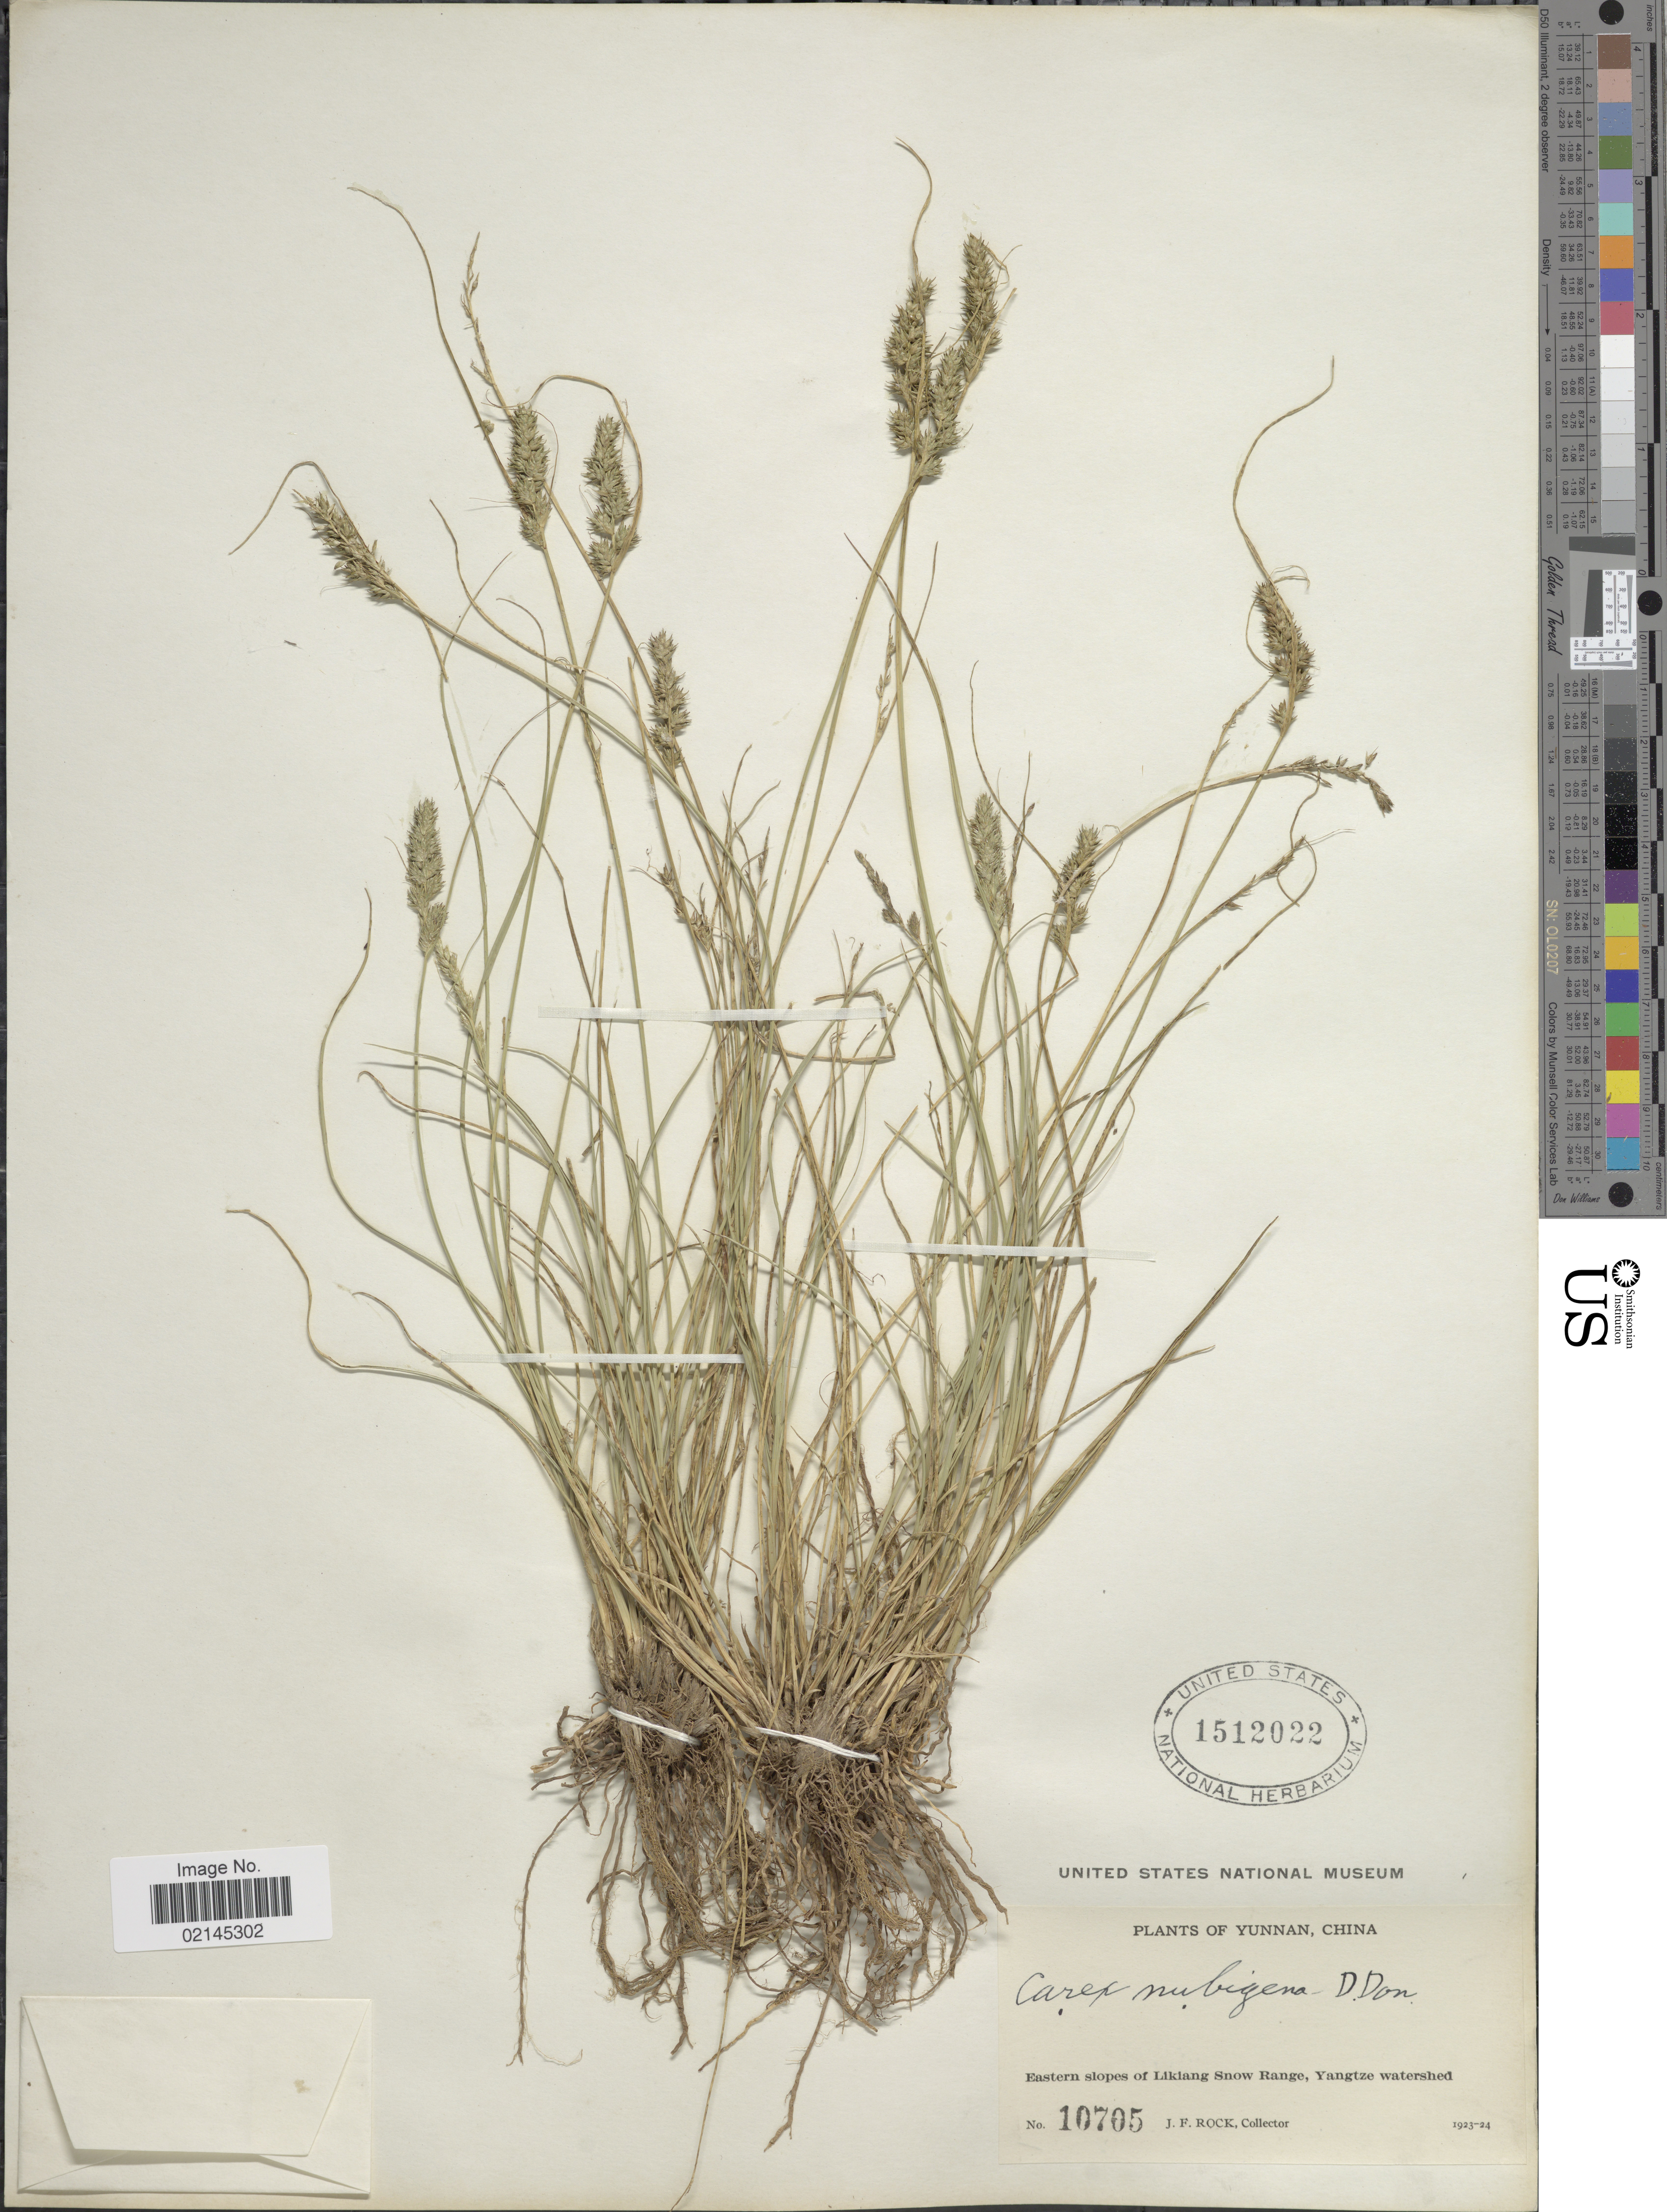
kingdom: Plantae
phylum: Tracheophyta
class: Liliopsida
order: Poales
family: Cyperaceae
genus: Carex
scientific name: Carex nubigena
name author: D. Don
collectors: J. Rock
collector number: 10705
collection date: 1923/1924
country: China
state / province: Yunnan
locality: Yunnan, China. Eastern slopes of Likiang Snow Range, Yangtze watershed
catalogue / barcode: US 1512022